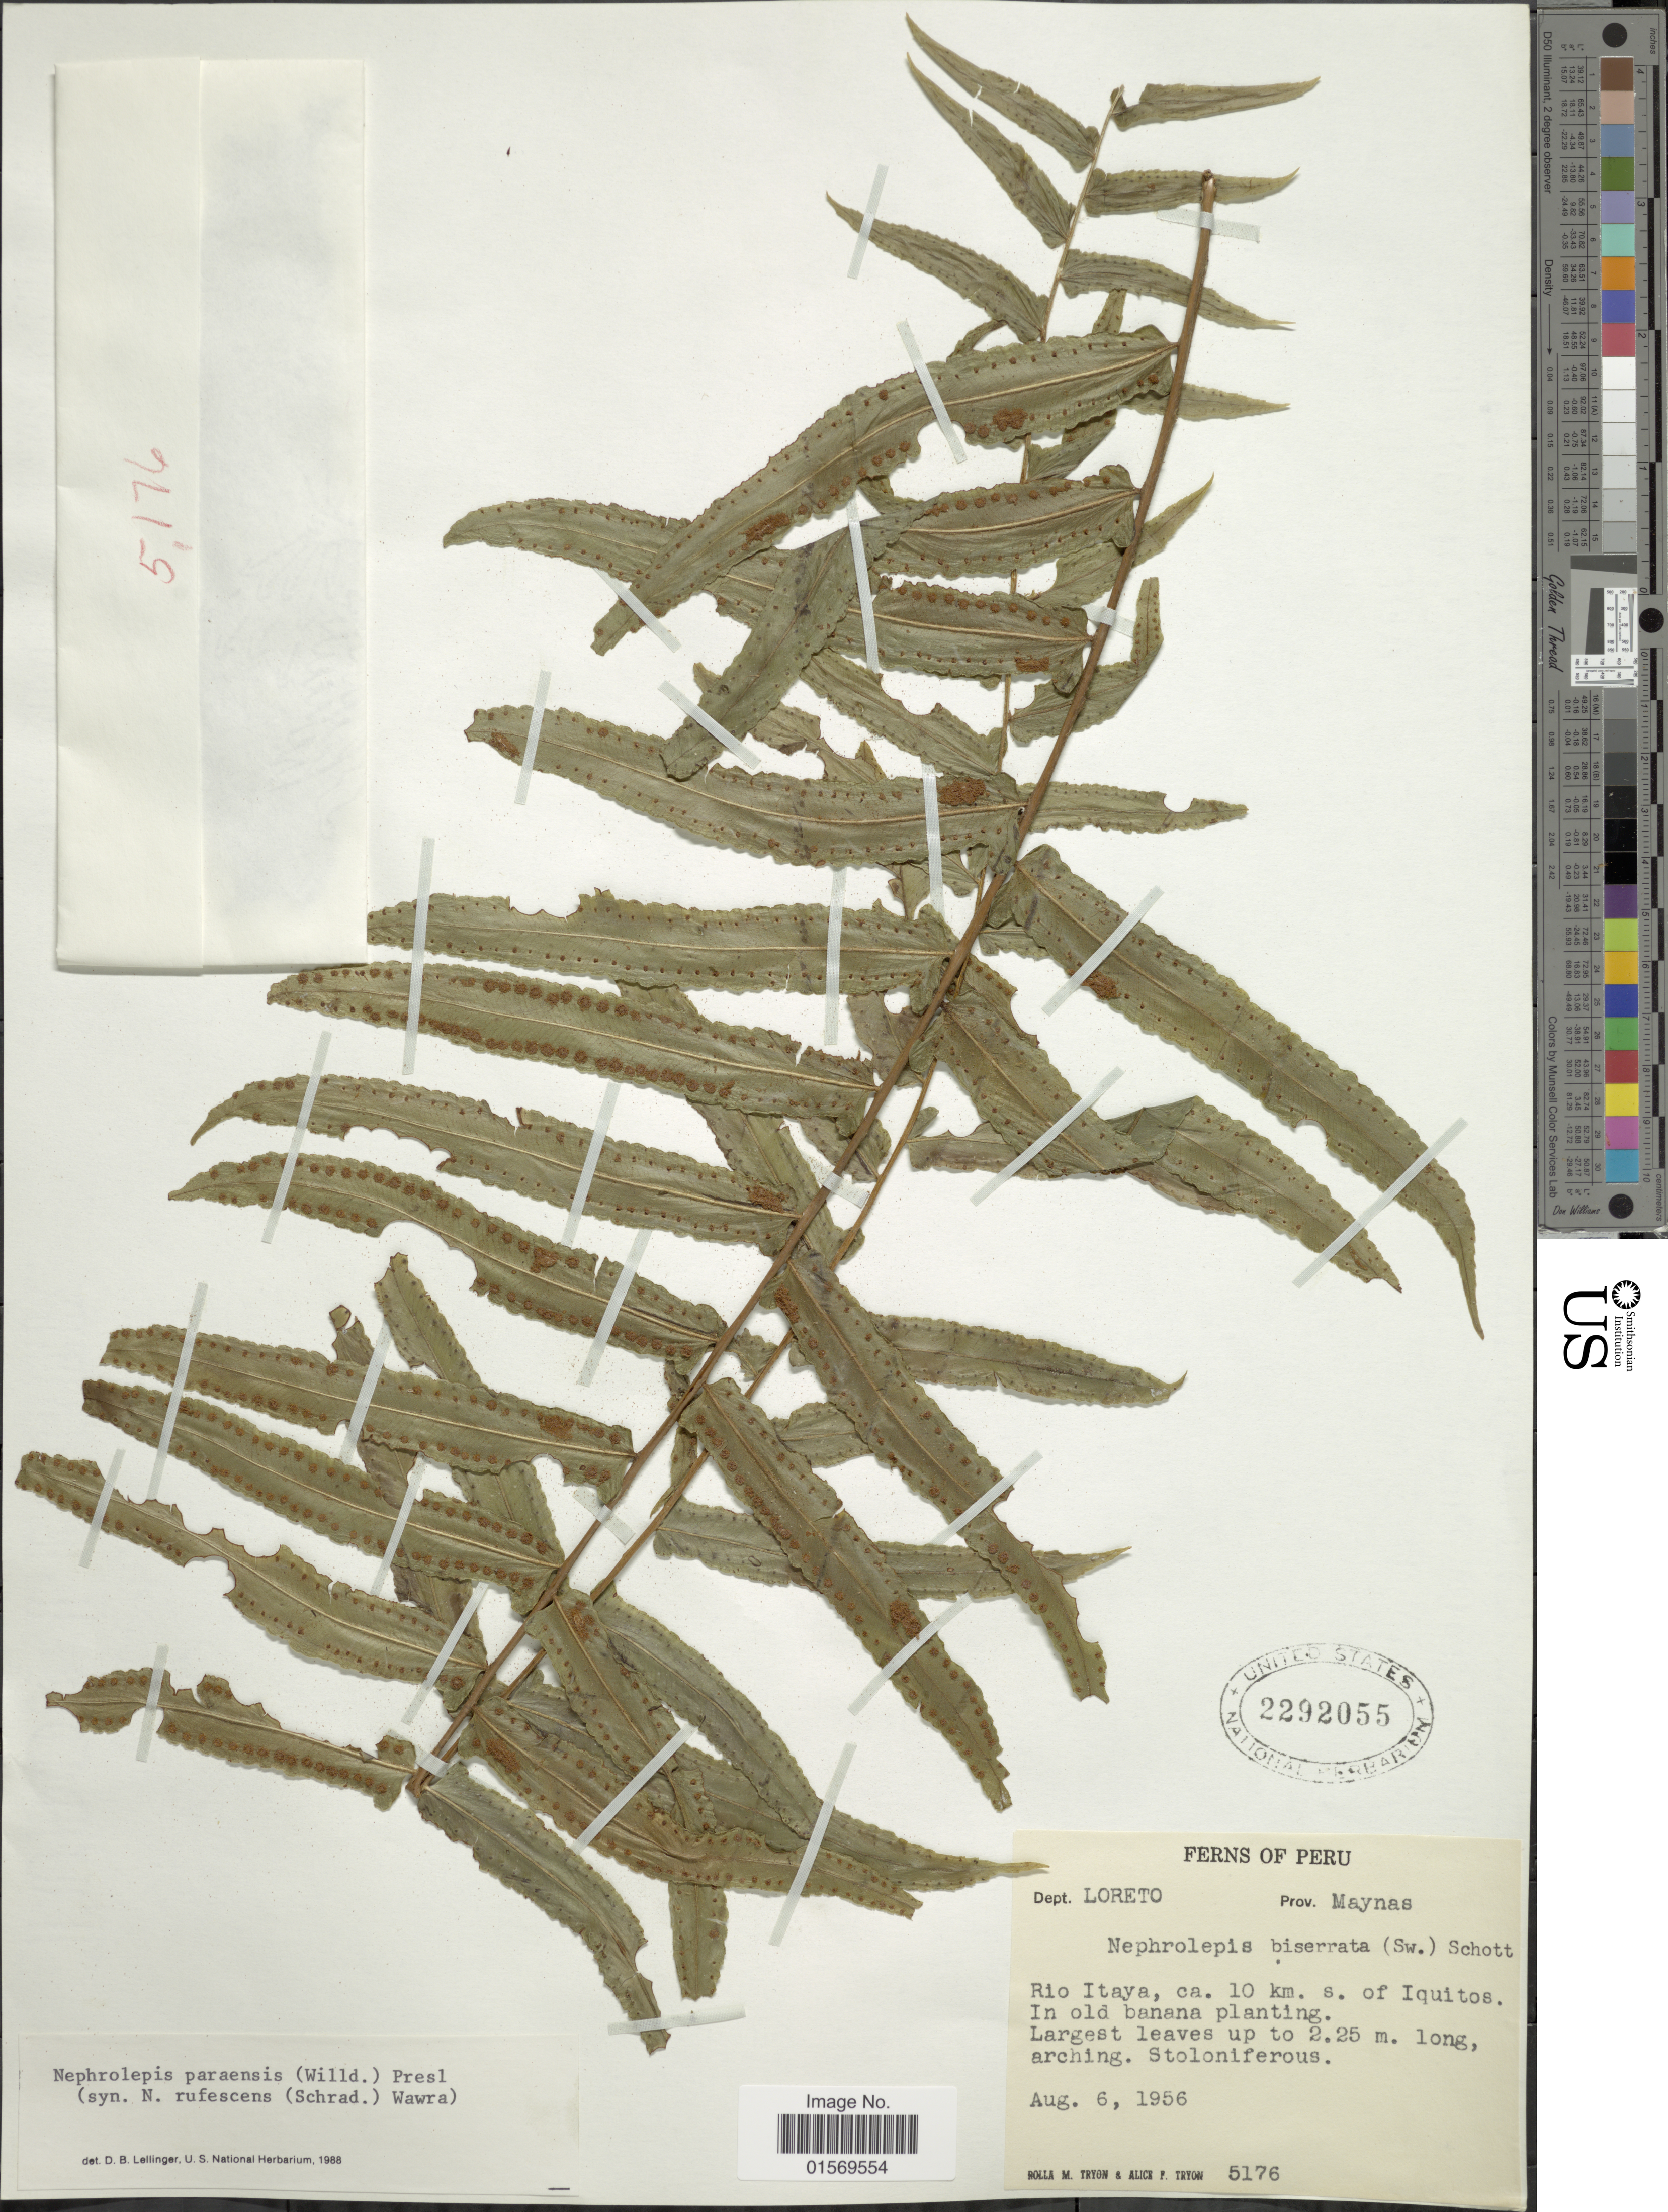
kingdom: Plantae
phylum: Tracheophyta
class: Polypodiopsida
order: Polypodiales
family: Nephrolepidaceae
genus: Nephrolepis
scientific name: Nephrolepis biserrata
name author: (Sw.) Schott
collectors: R. M. Tryon & A. F. Tryon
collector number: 5176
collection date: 1956-08-06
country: Peru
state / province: Loreto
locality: Peru, Rio Itaya, ca.10 km. s. of Iquitos. Dept. Loreto, Prov. Maynas.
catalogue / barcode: US 2292055